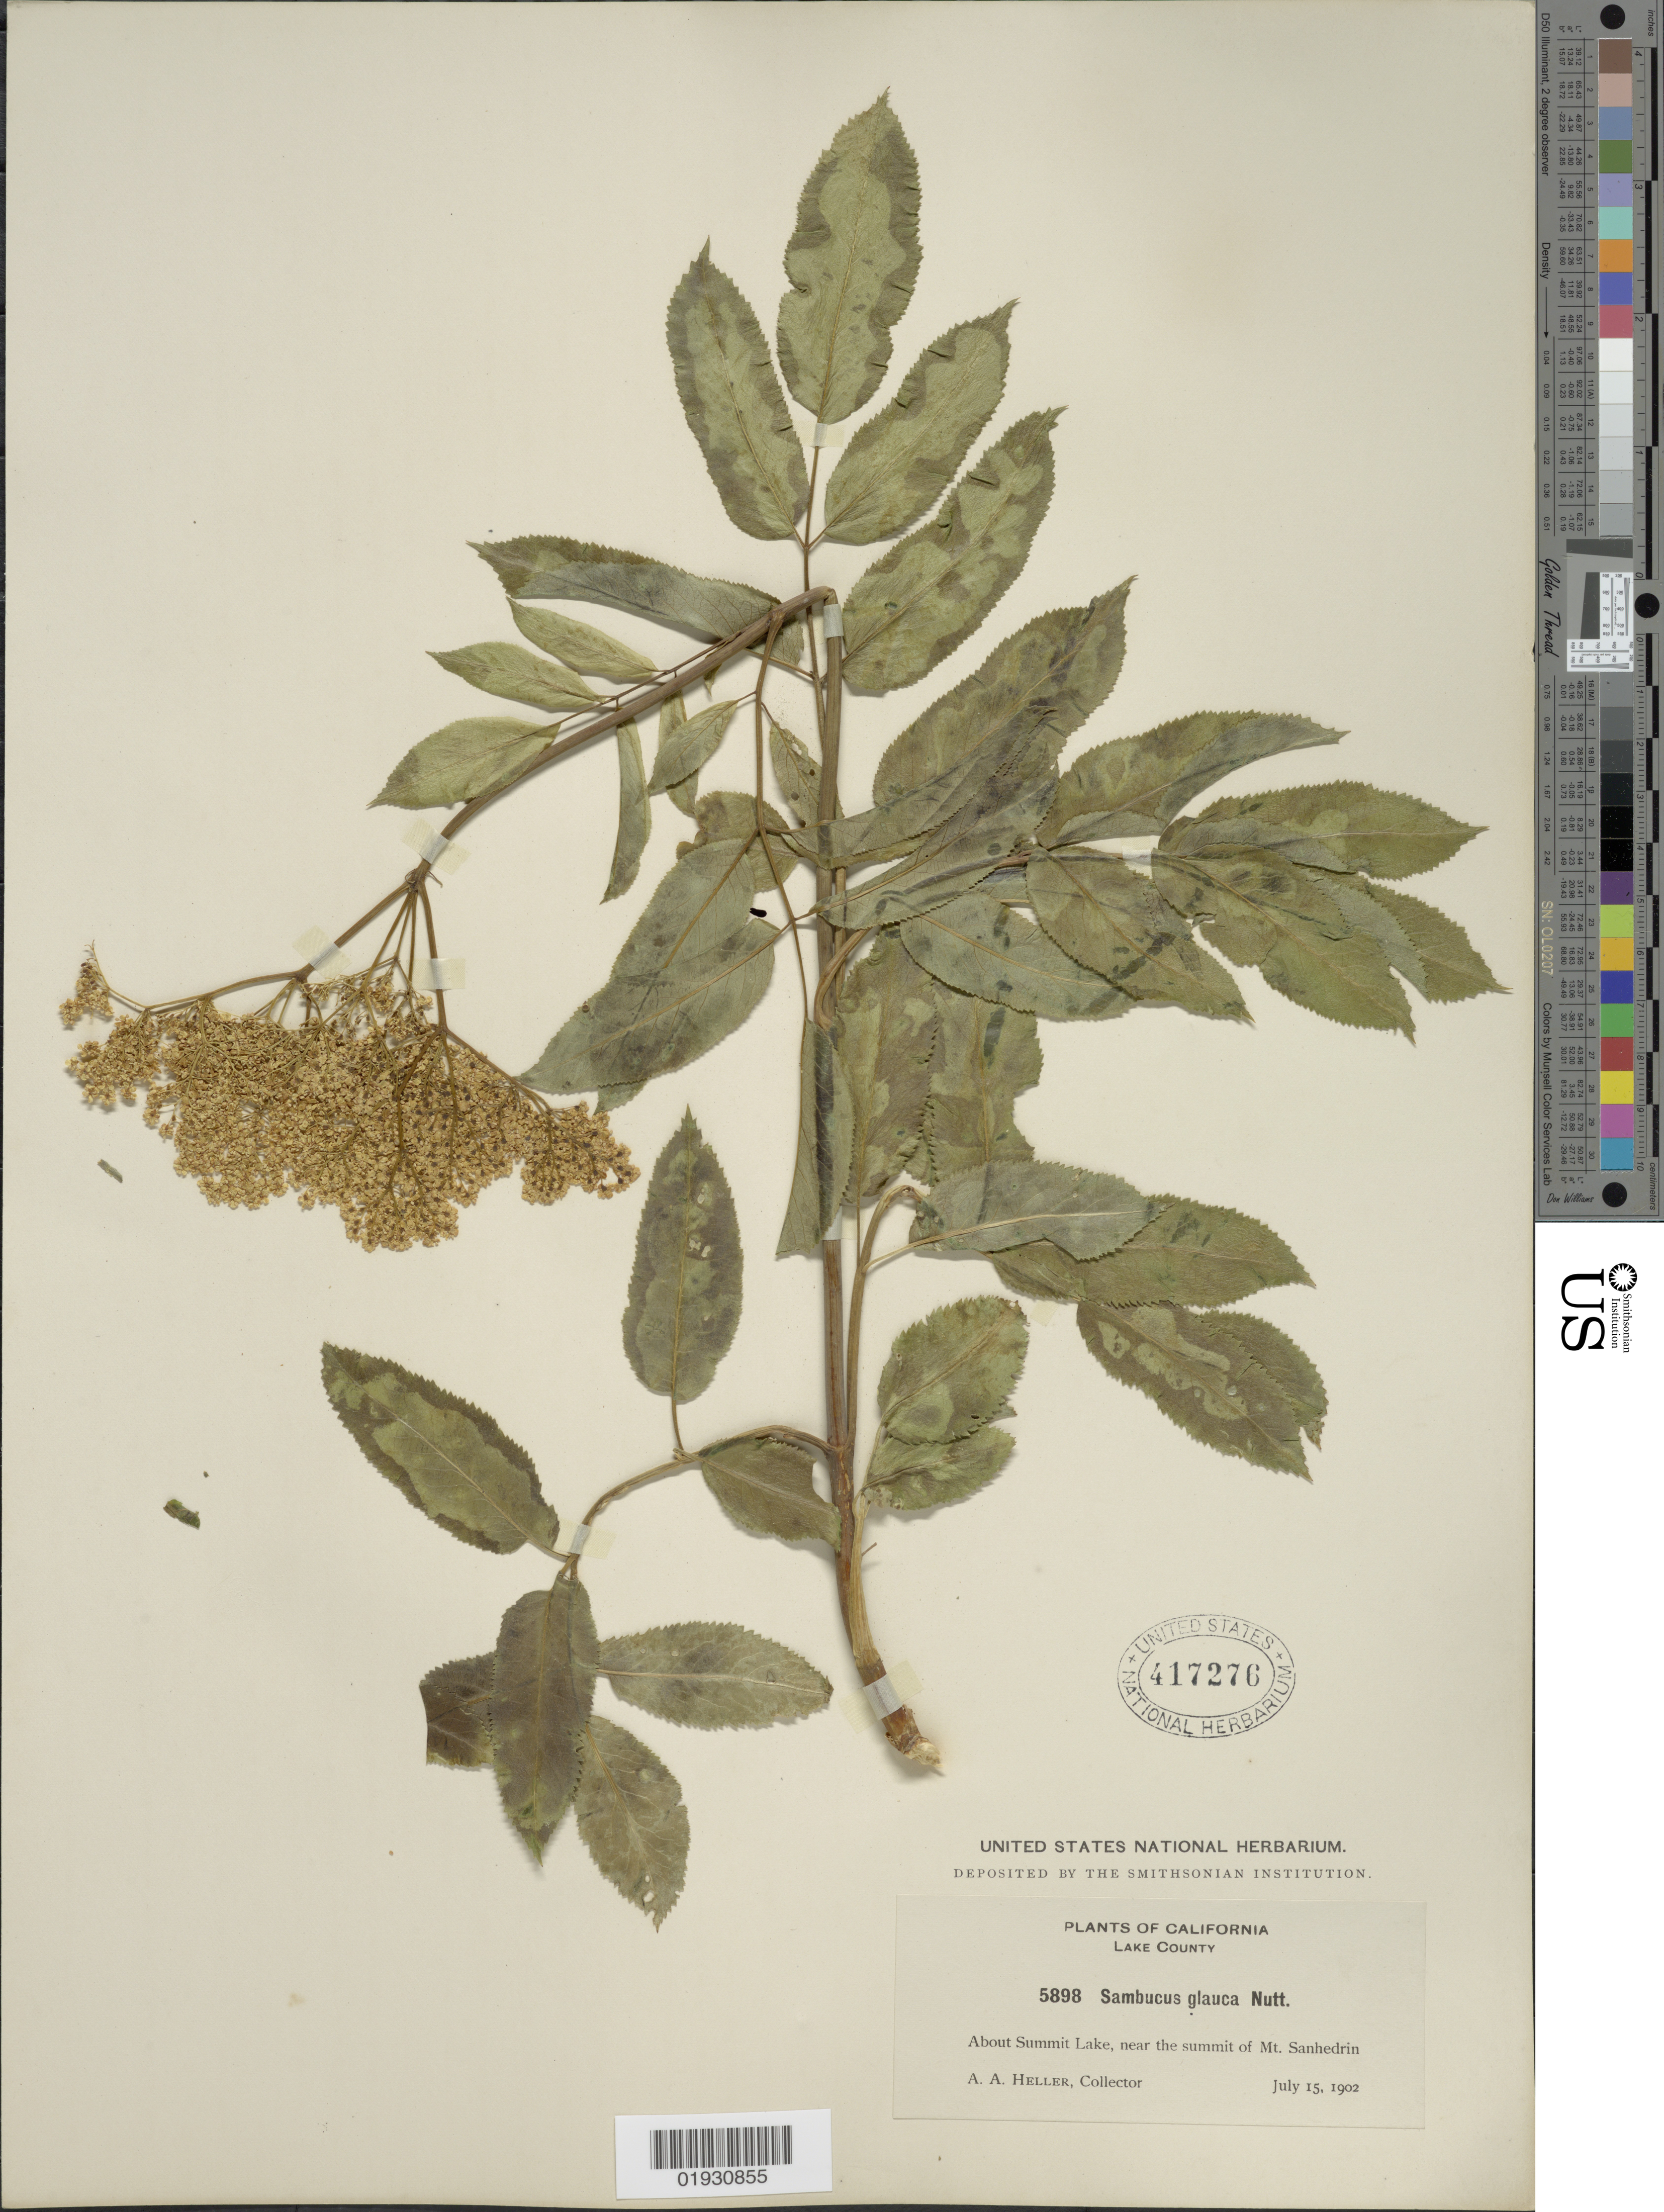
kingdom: Plantae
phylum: Tracheophyta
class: Magnoliopsida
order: Dipsacales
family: Viburnaceae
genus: Sambucus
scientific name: Sambucus cerulea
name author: Raf.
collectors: A. A. Heller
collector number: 5898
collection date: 1902-07-15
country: United States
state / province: California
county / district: Lake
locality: Lake County. About Summit Lake, near the summit of Mt. Sanhedrin.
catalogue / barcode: US 417276